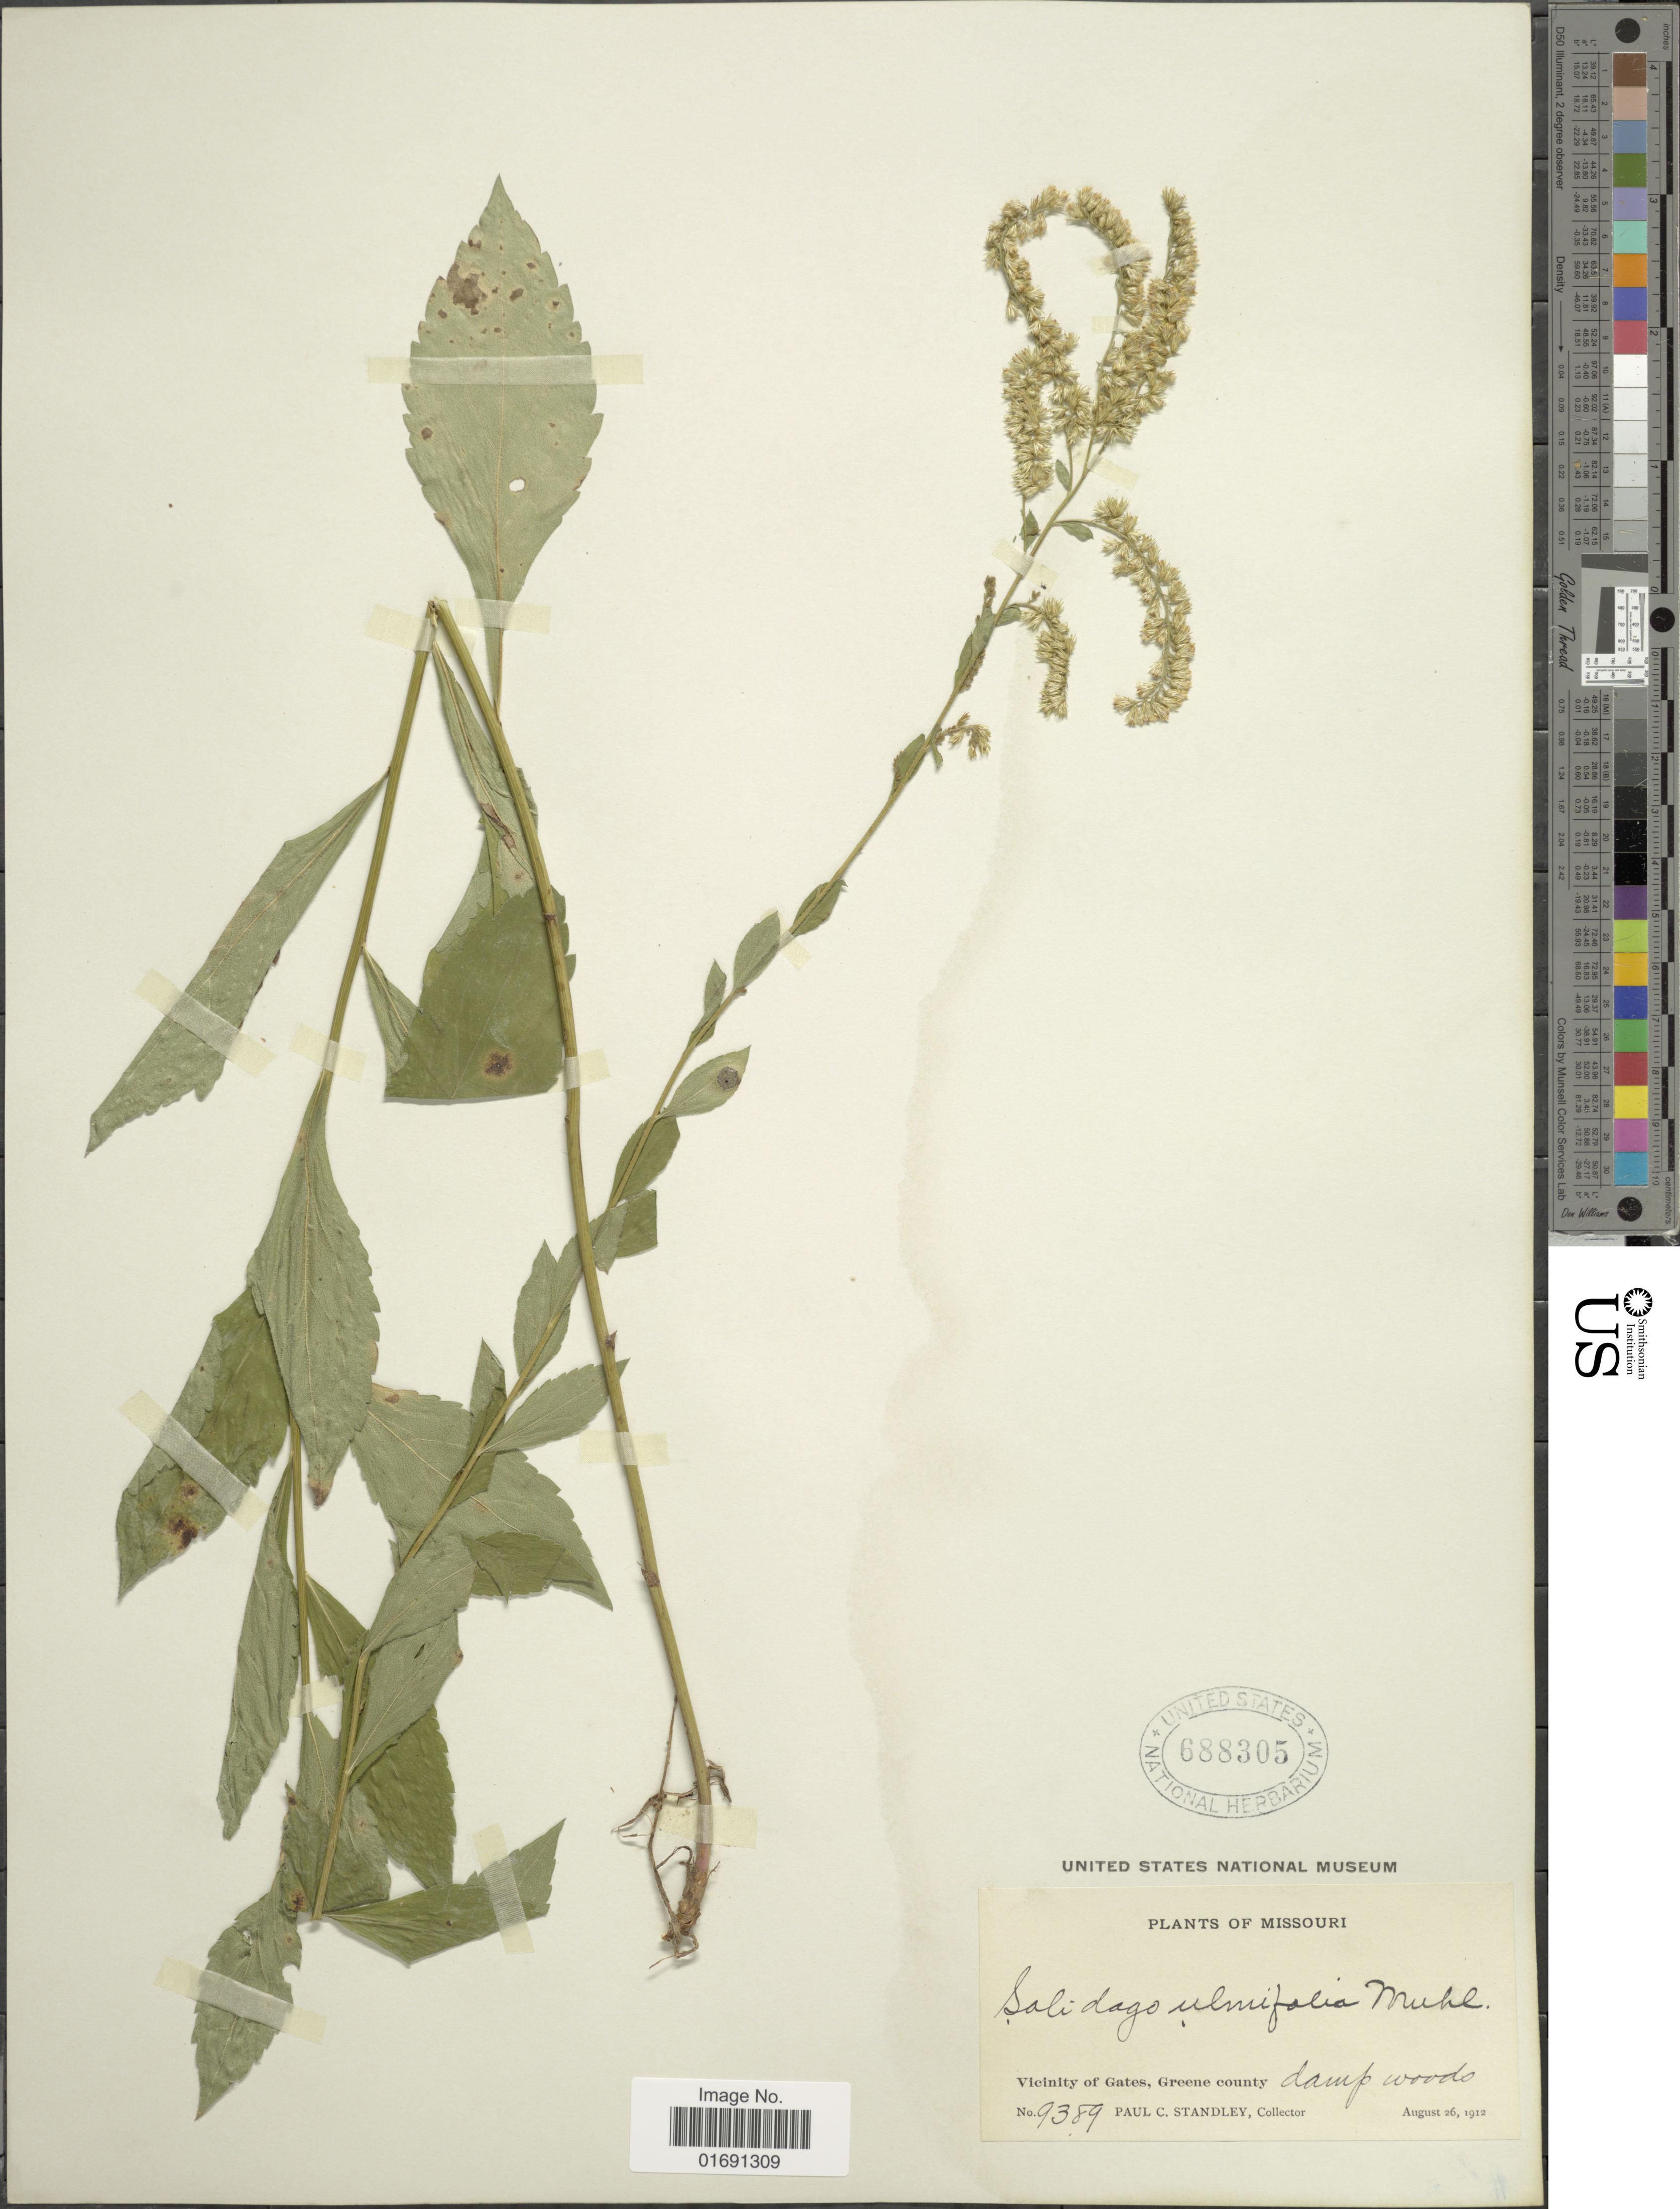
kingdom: Plantae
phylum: Tracheophyta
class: Magnoliopsida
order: Asterales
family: Asteraceae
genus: Solidago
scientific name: Solidago ulmifolia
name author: Muhl. ex Willd.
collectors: P. C. Standley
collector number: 9389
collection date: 1912-08-26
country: United States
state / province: Missouri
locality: Vicinity of Gates, Greene County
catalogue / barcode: US 688305